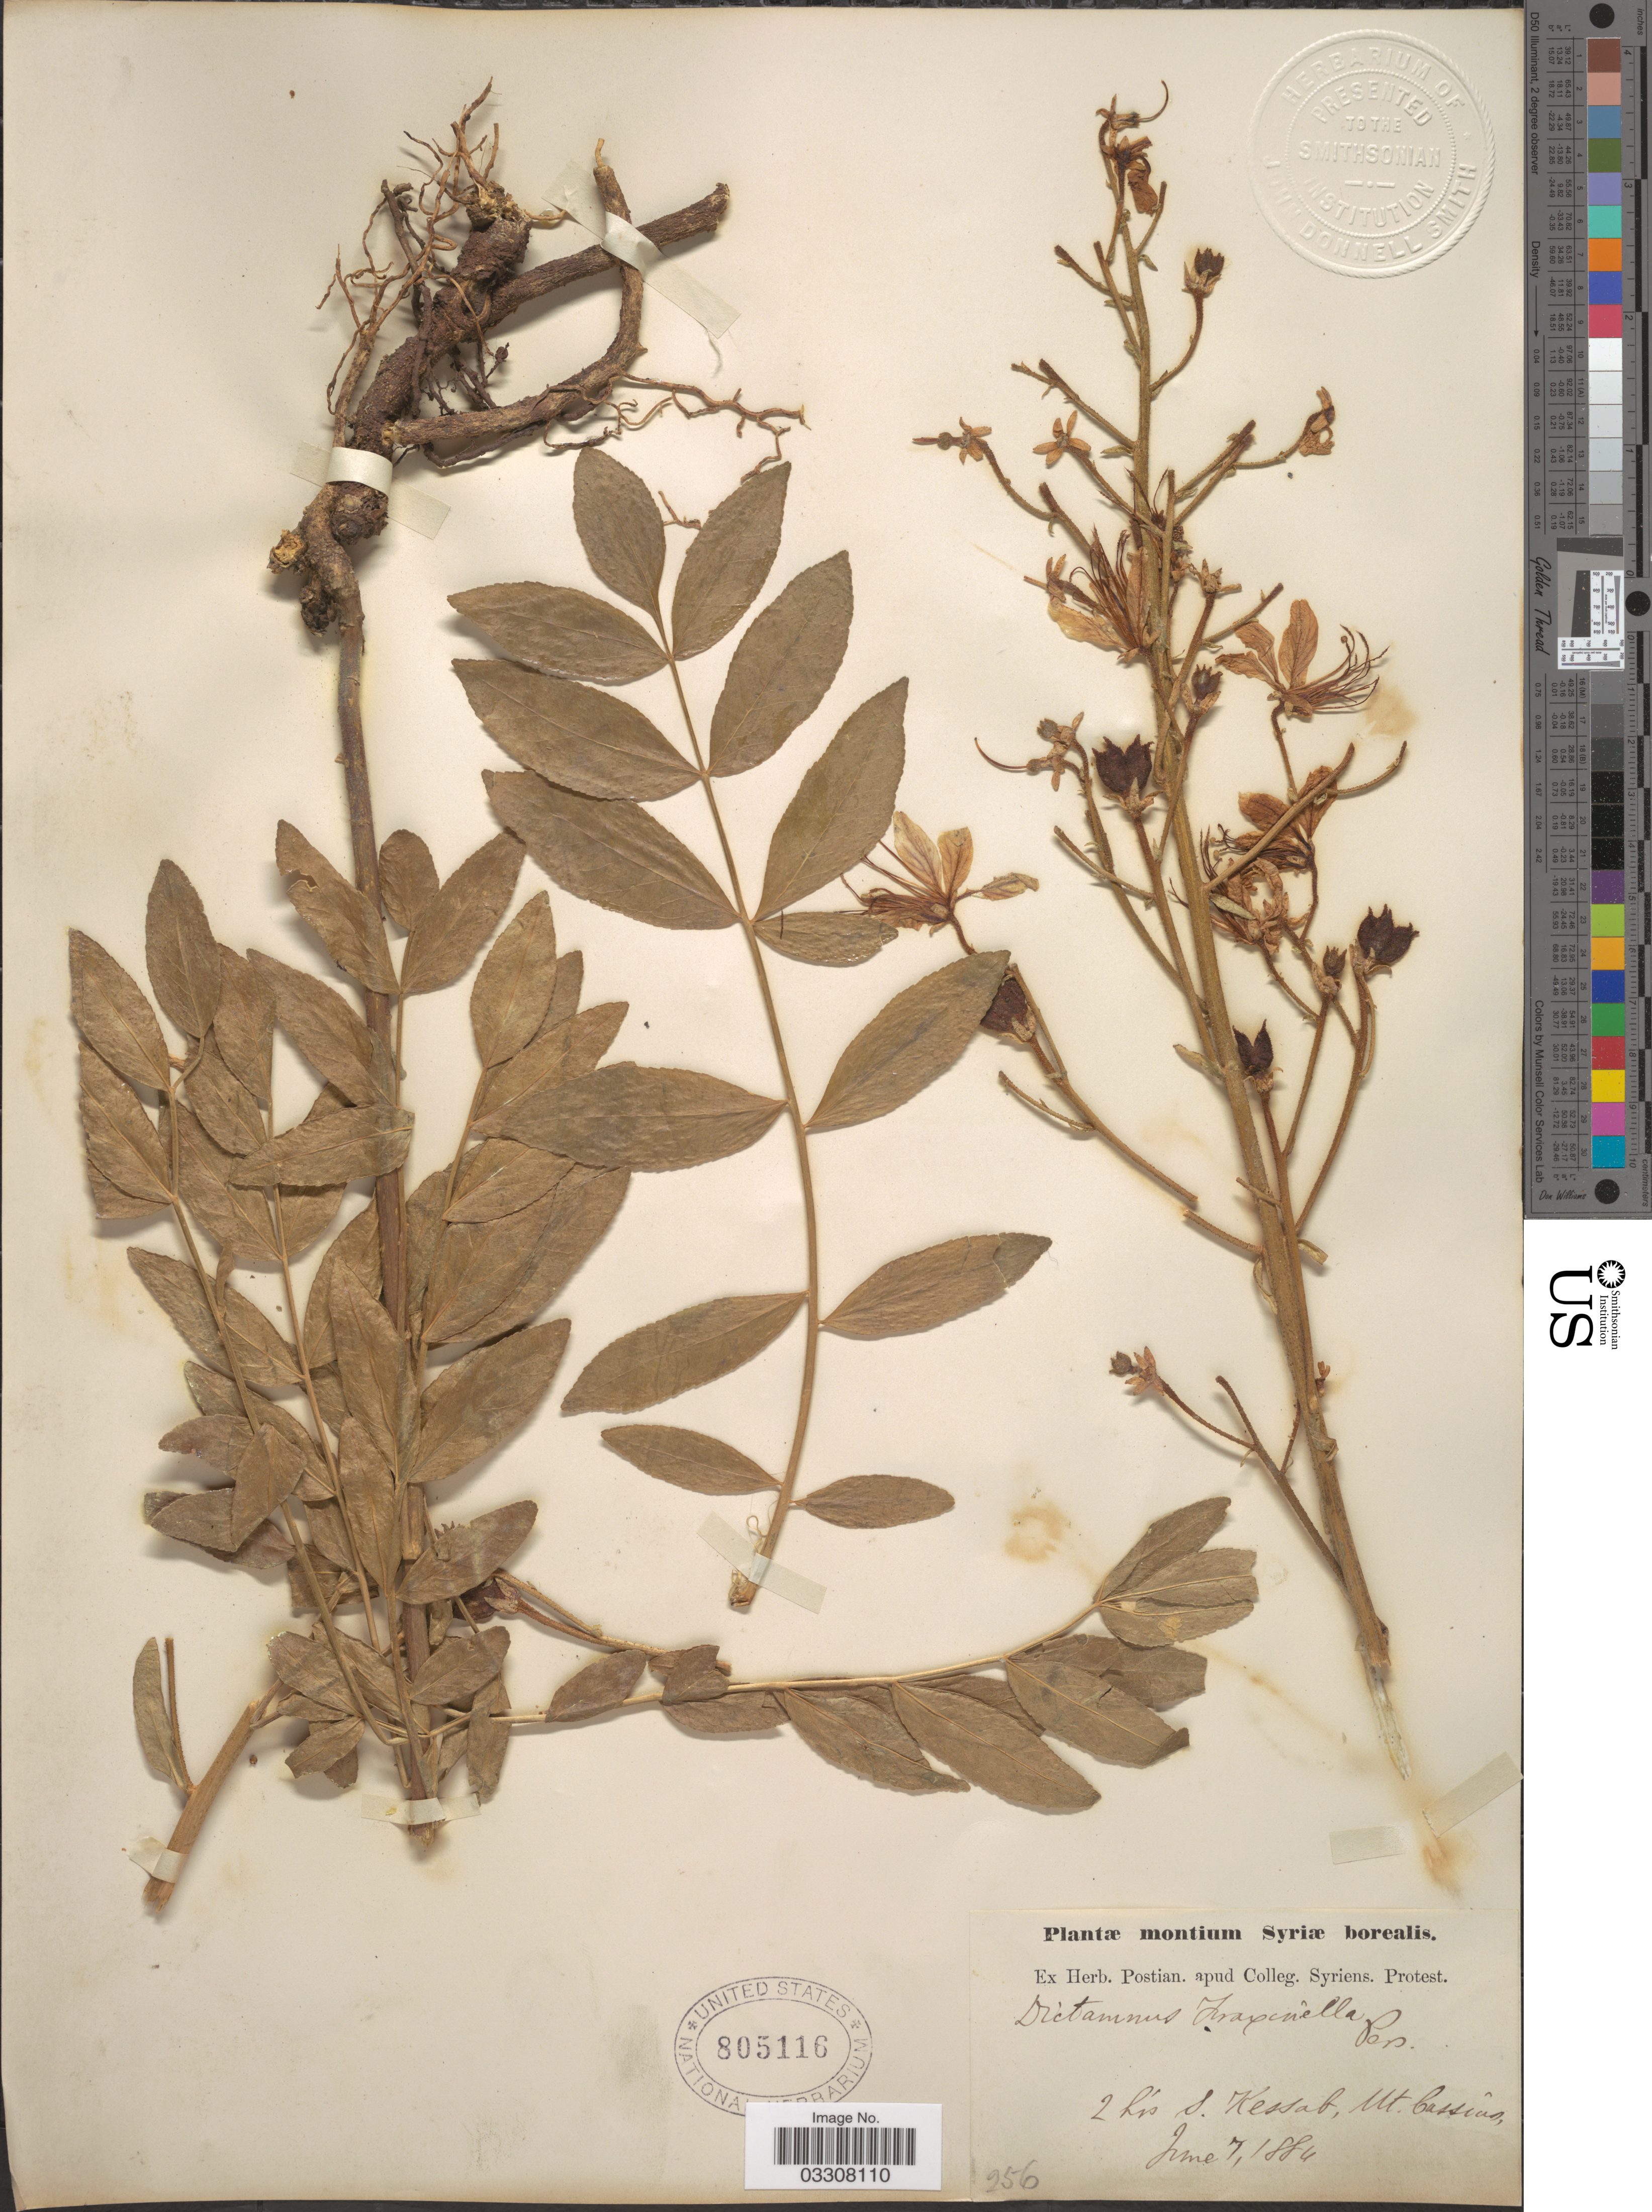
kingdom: Plantae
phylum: Tracheophyta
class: Magnoliopsida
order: Sapindales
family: Rutaceae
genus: Dictamnus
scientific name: Dictamnus albus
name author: L.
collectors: ex herb. Postian. apud Colleg. Syriens. Protest. USE "Fannie P. A. Shepard" (10308853) AS PRIMARY COLLECTOR INSTEAD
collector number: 256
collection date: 1884-06-07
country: Syria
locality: Montium Syriæ borealis. 2 his [interpreted] S. Kessab, Mt. Cassias.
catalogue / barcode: US 805116